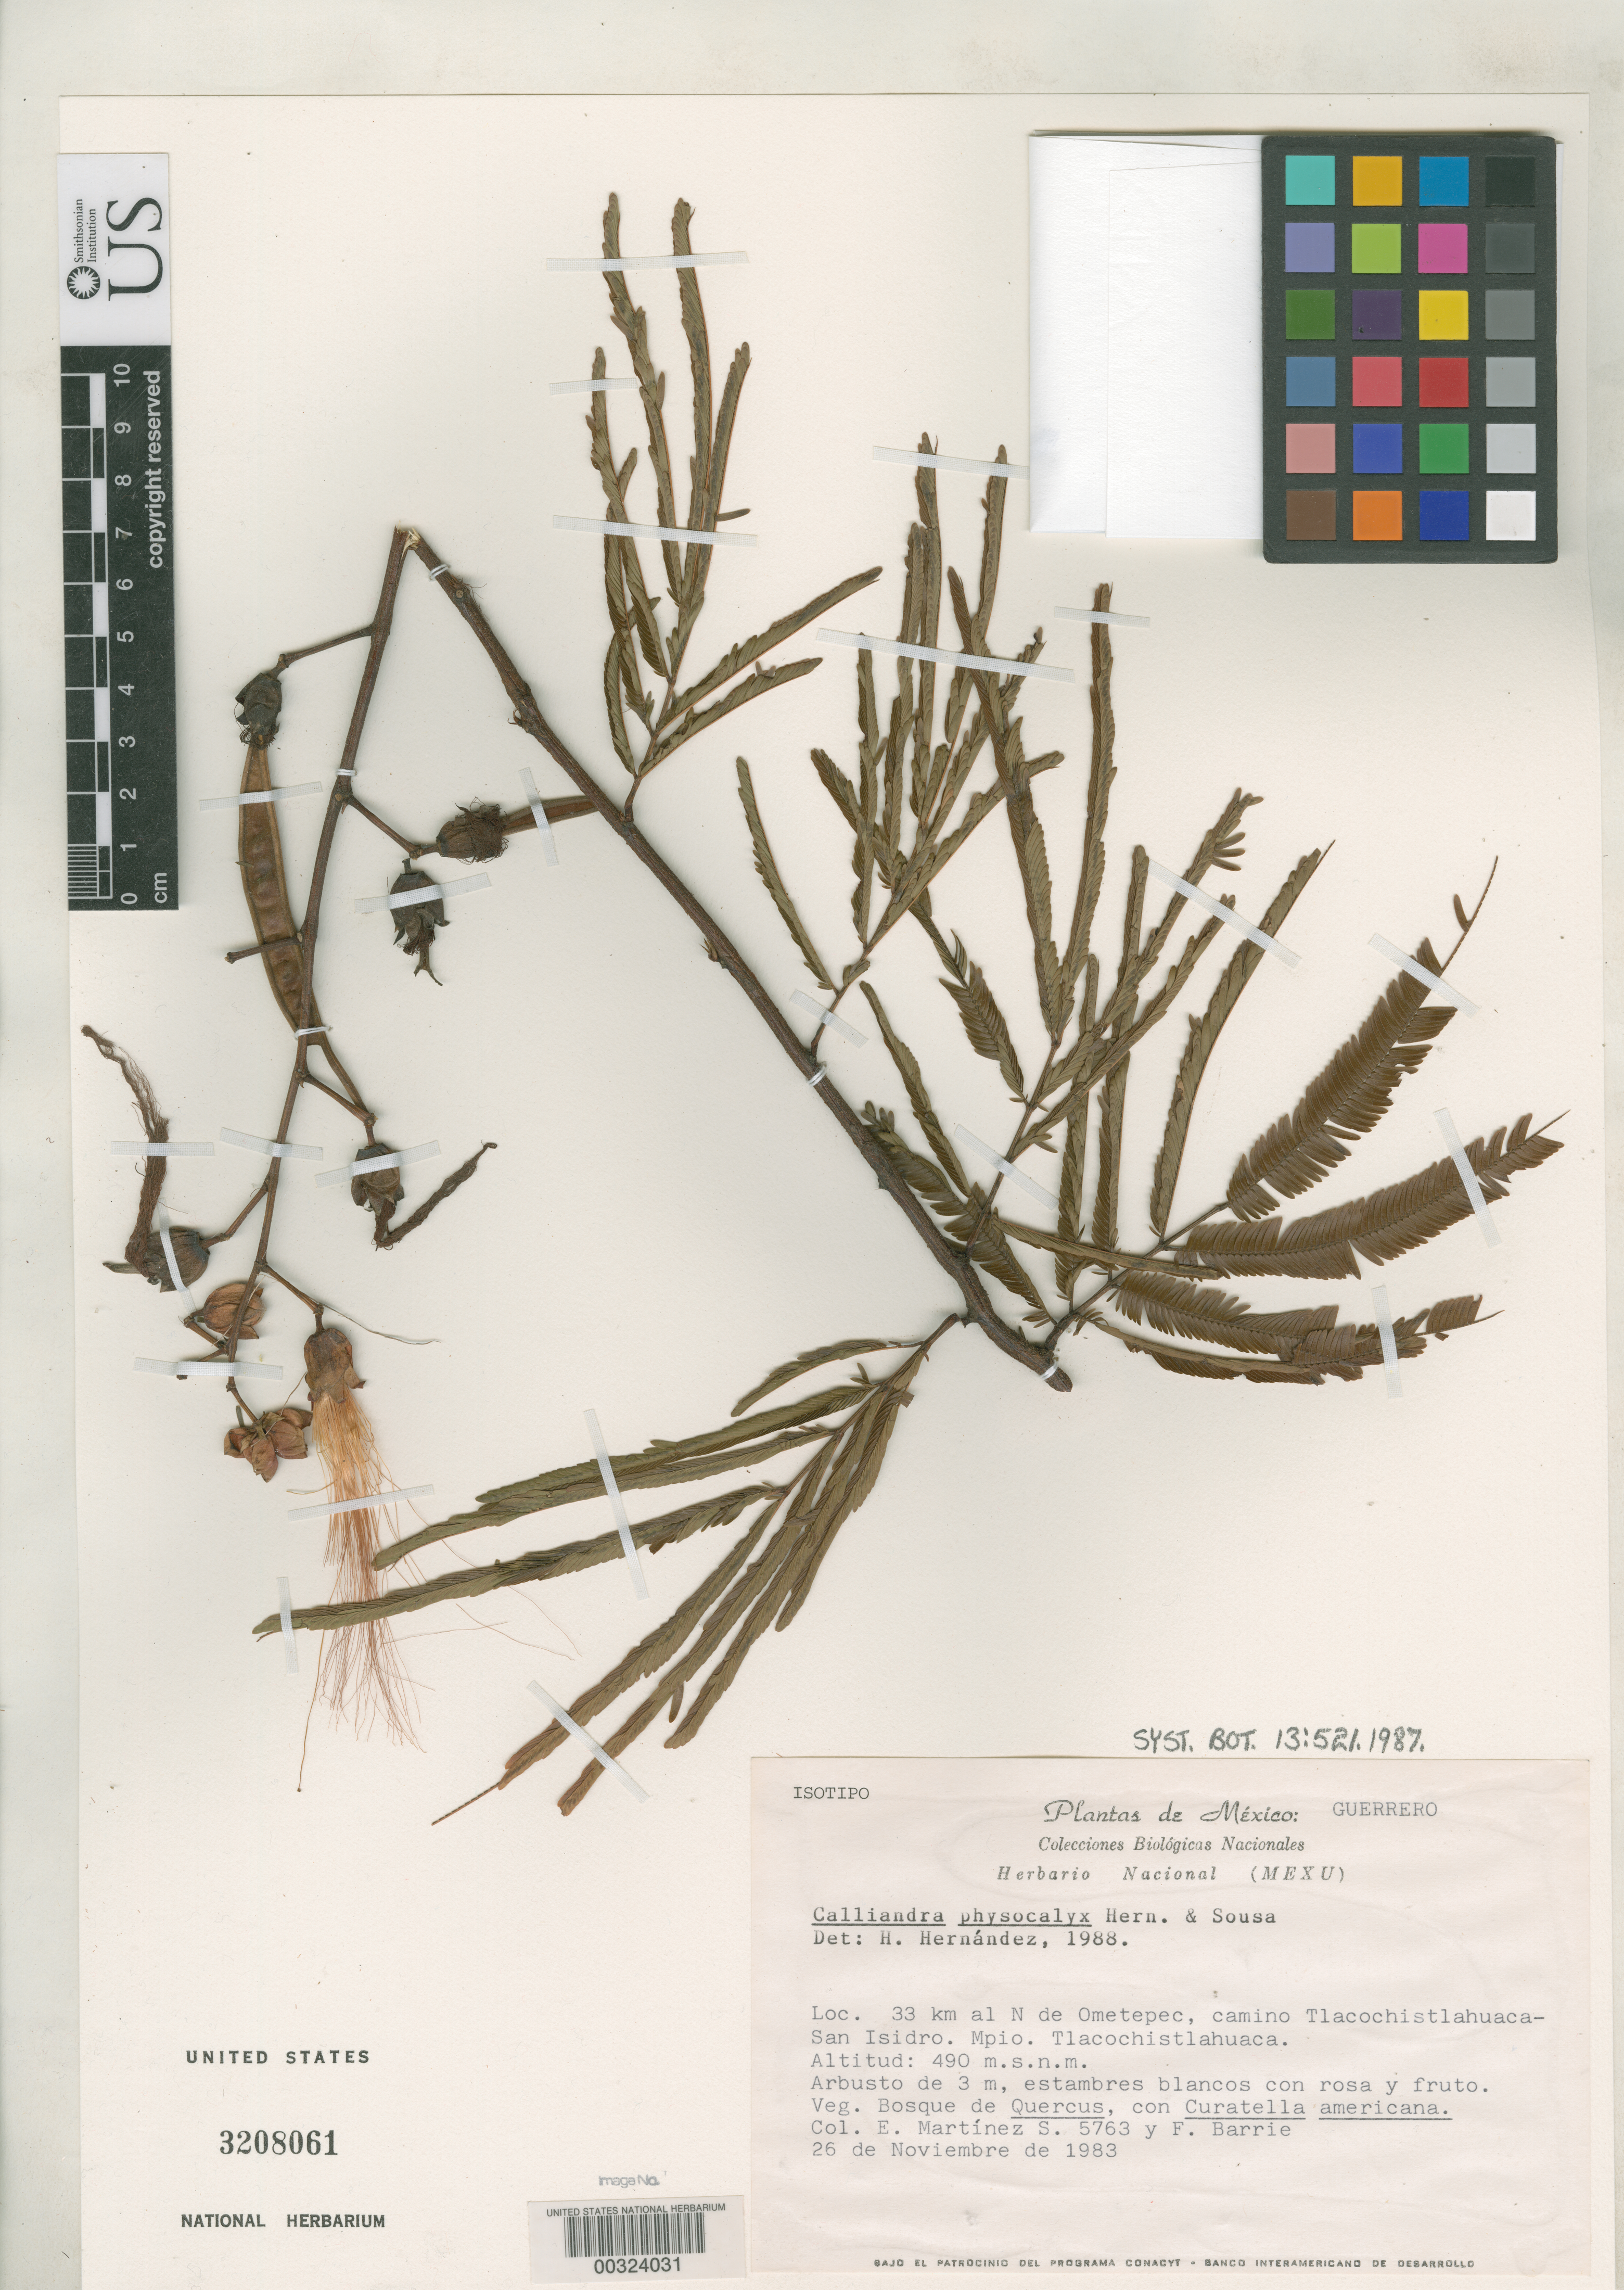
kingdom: Plantae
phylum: Tracheophyta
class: Magnoliopsida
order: Fabales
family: Fabaceae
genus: Calliandra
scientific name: Calliandra physocalyx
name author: H.M. Hern. & M. Sousa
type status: Isotype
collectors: E. Martínez Soto & F. R. Barrie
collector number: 5763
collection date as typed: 26 Nov 1983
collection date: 1983-11-26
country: Mexico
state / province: Guerrero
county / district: Tlacochistlahuaca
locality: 33 km N of Ometepec, Tlacochistlahuaca - San Isidro road.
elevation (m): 490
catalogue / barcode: US 3208061